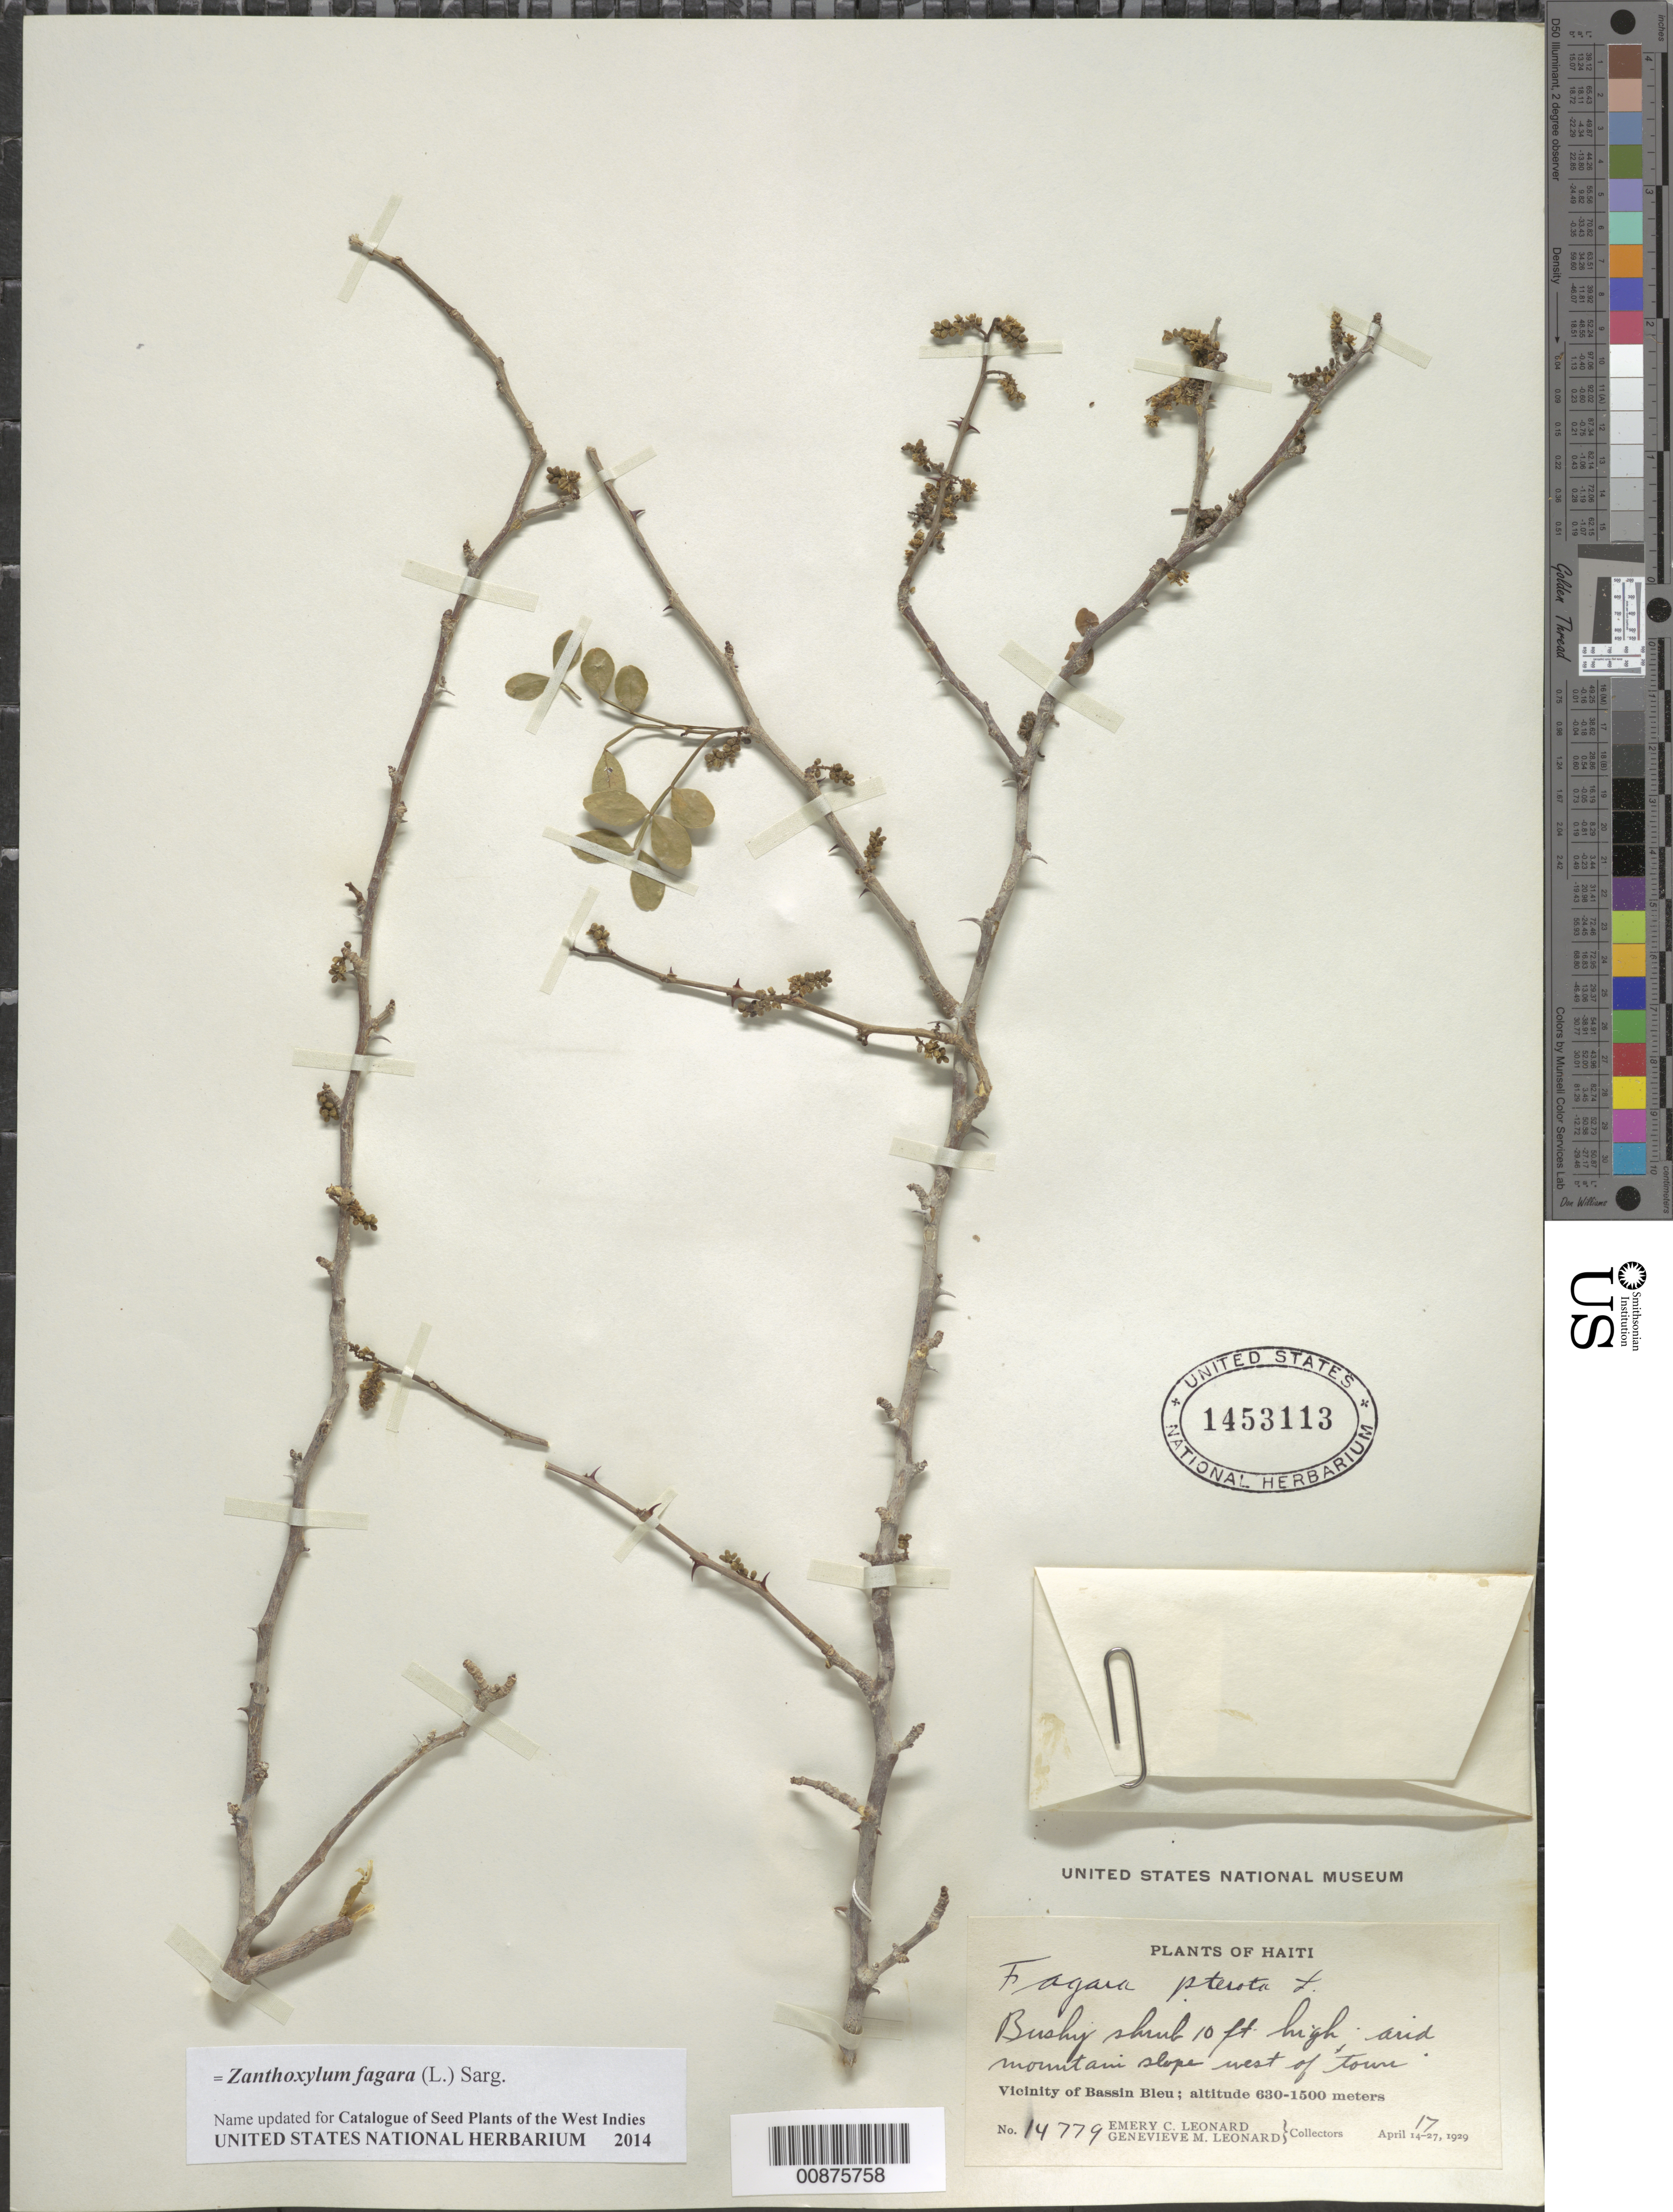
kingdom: Plantae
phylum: Tracheophyta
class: Magnoliopsida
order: Sapindales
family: Rutaceae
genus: Zanthoxylum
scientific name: Zanthoxylum fagara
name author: (L.) Sarg.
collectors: E. C. Leonard & G. M. Leonard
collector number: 14779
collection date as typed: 17 Apr 1929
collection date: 1929-04-17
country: Haiti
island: Hispaniola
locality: Vicinity of Bassin Bleu, W of town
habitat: Arid mountain slope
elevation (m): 630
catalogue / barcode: US 1453113